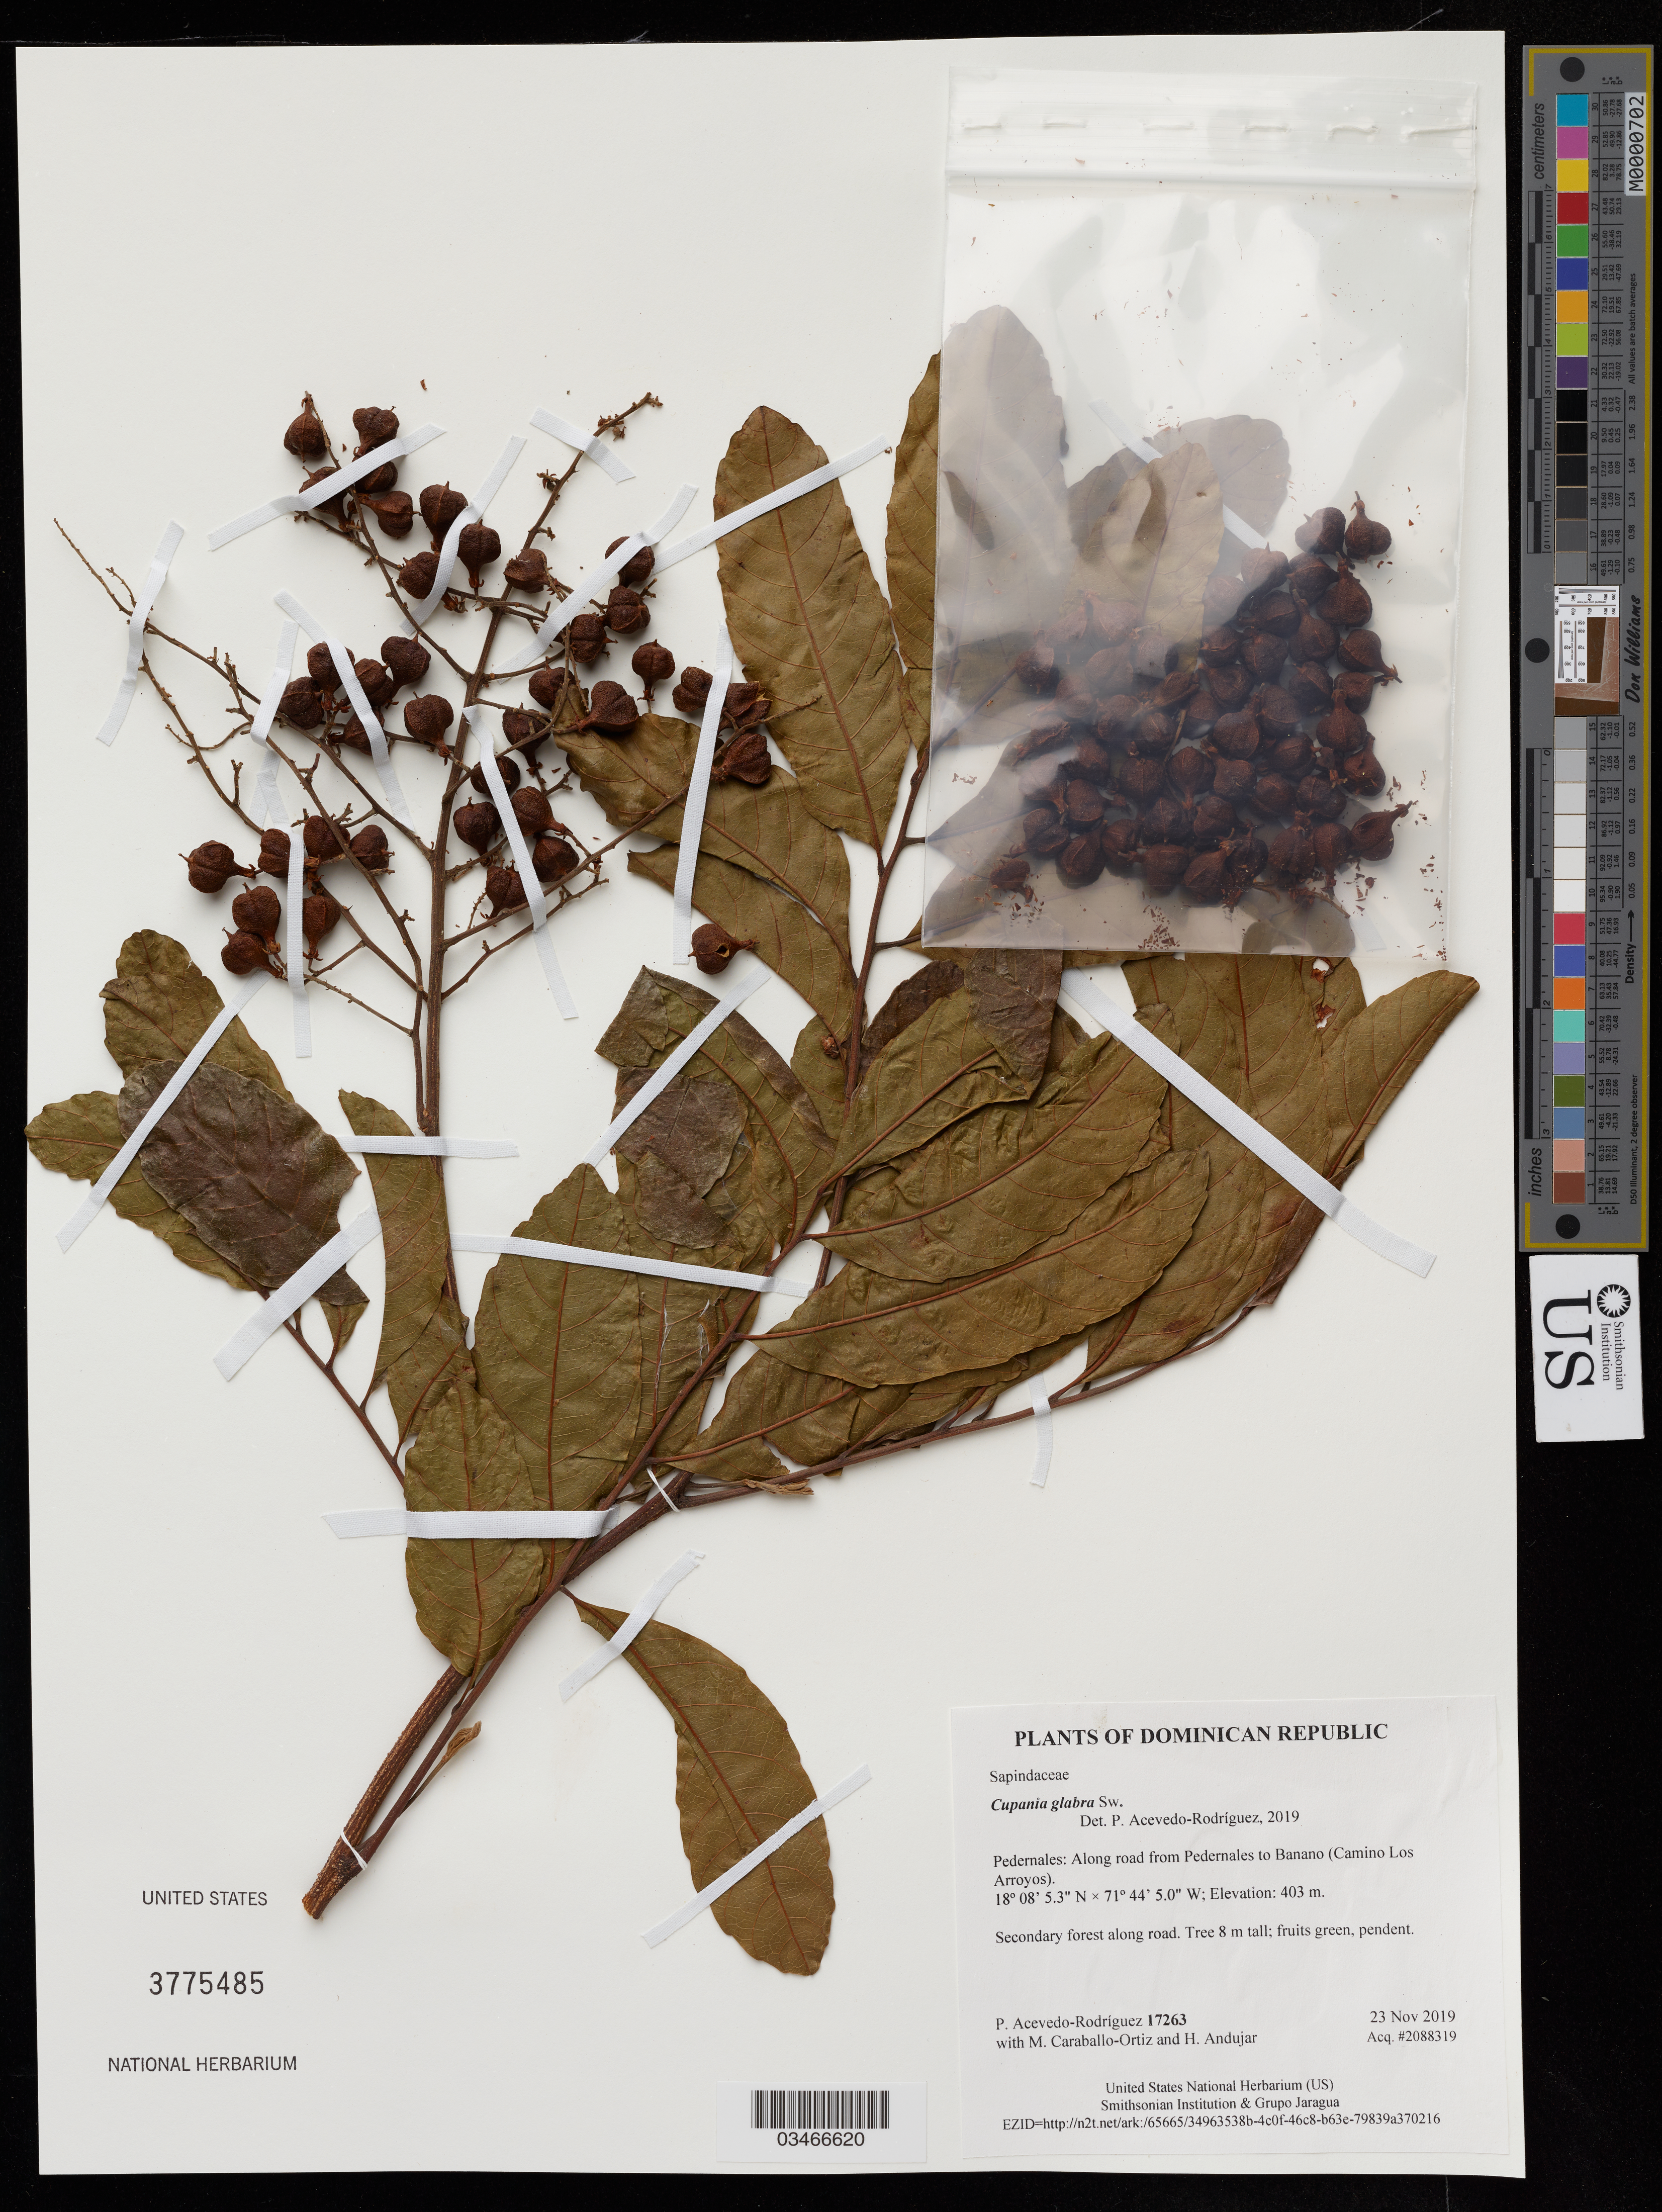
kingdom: Plantae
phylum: Tracheophyta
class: Magnoliopsida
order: Sapindales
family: Sapindaceae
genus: Cupania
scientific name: Cupania glabra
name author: Sw.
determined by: Acevedo-Rodriguez, P., (US), Smithsonian Institution - National Museum of Natural History (UNITED STATES)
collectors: P. Acevedo-Rodriguez, M. Caraballo-Ortiz & H. Andujar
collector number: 17263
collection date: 2019-11-23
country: Dominican Republic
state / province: Pedernales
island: Hispaniola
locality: Along road from Pedernales to Banano (Camino Los Arroyos), disturbed roadside vegetation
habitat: Secondary forest along road.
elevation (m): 403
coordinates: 18.13481 N, 71.73473 W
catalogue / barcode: US 3775485